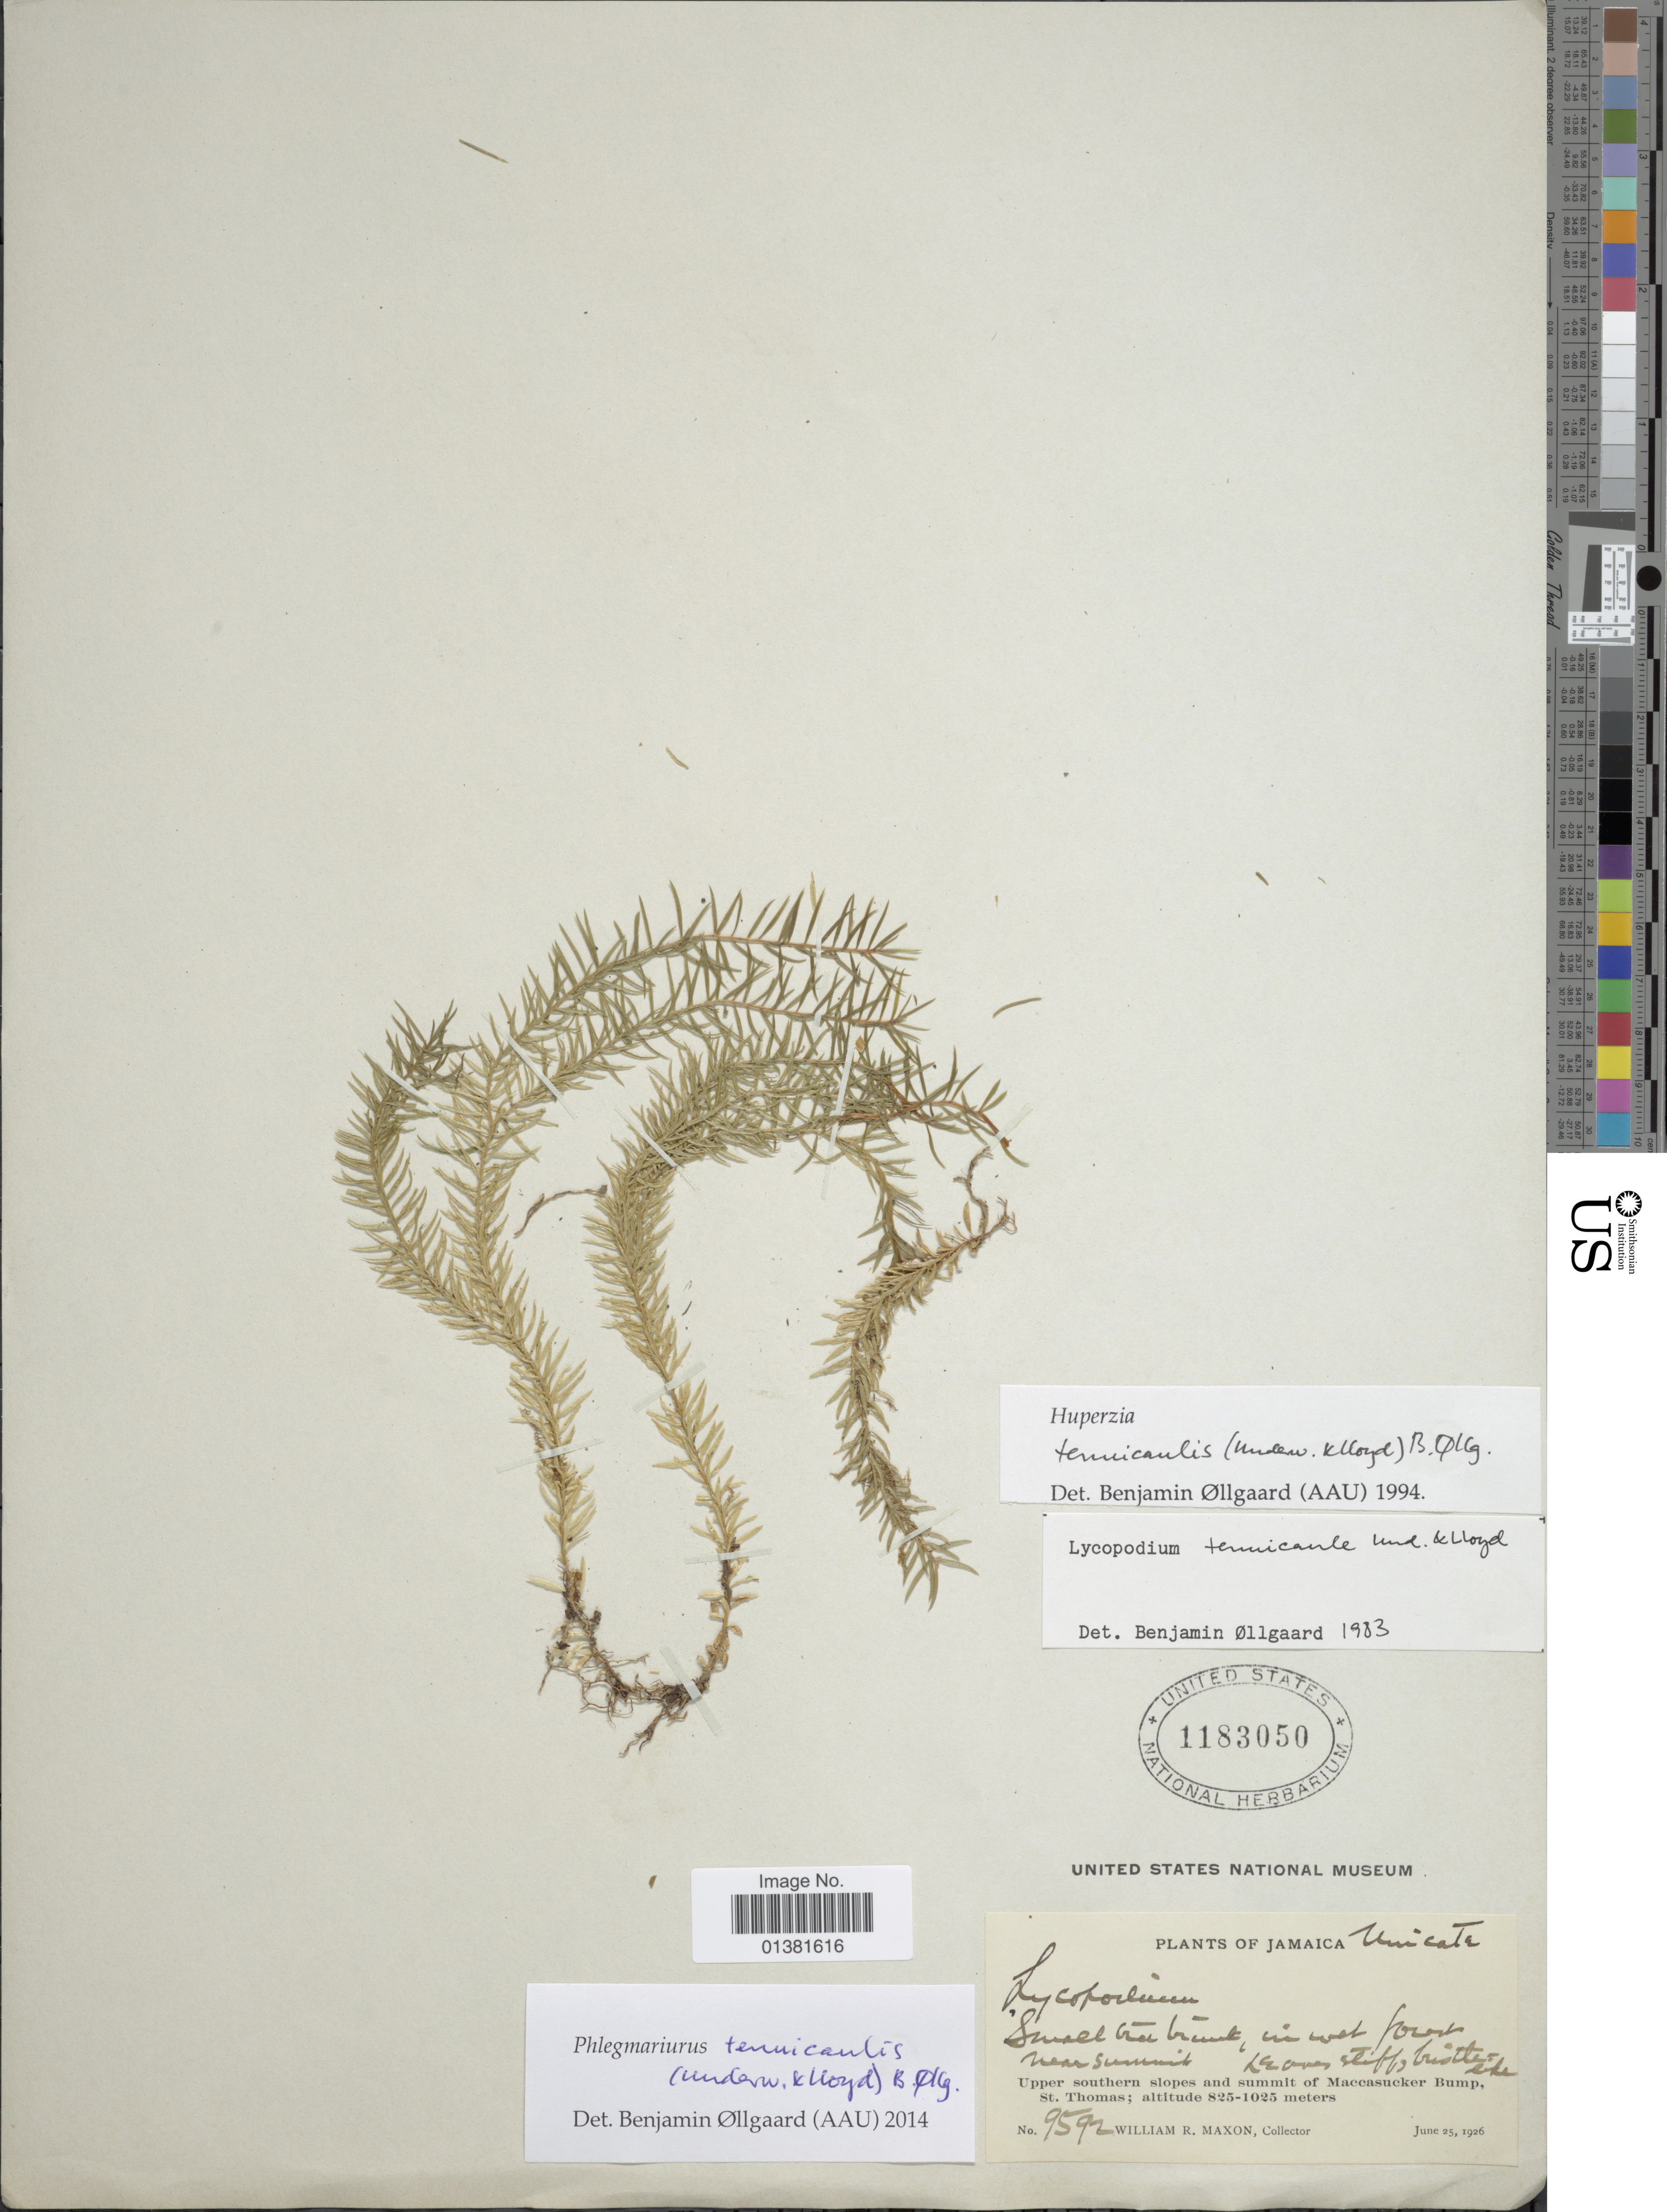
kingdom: Plantae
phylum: Tracheophyta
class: Lycopodiopsida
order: Lycopodiales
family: Lycopodiaceae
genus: Phlegmariurus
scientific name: Phlegmariurus tenuicaulis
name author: (Underw. & F.E. Lloyd) B. Øllg.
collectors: W. R. Maxon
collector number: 9592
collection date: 1926-06-25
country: Jamaica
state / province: Saint Thomas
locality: Upper southern slopes and summit of Maccasucker Bump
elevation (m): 825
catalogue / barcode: US 1183050